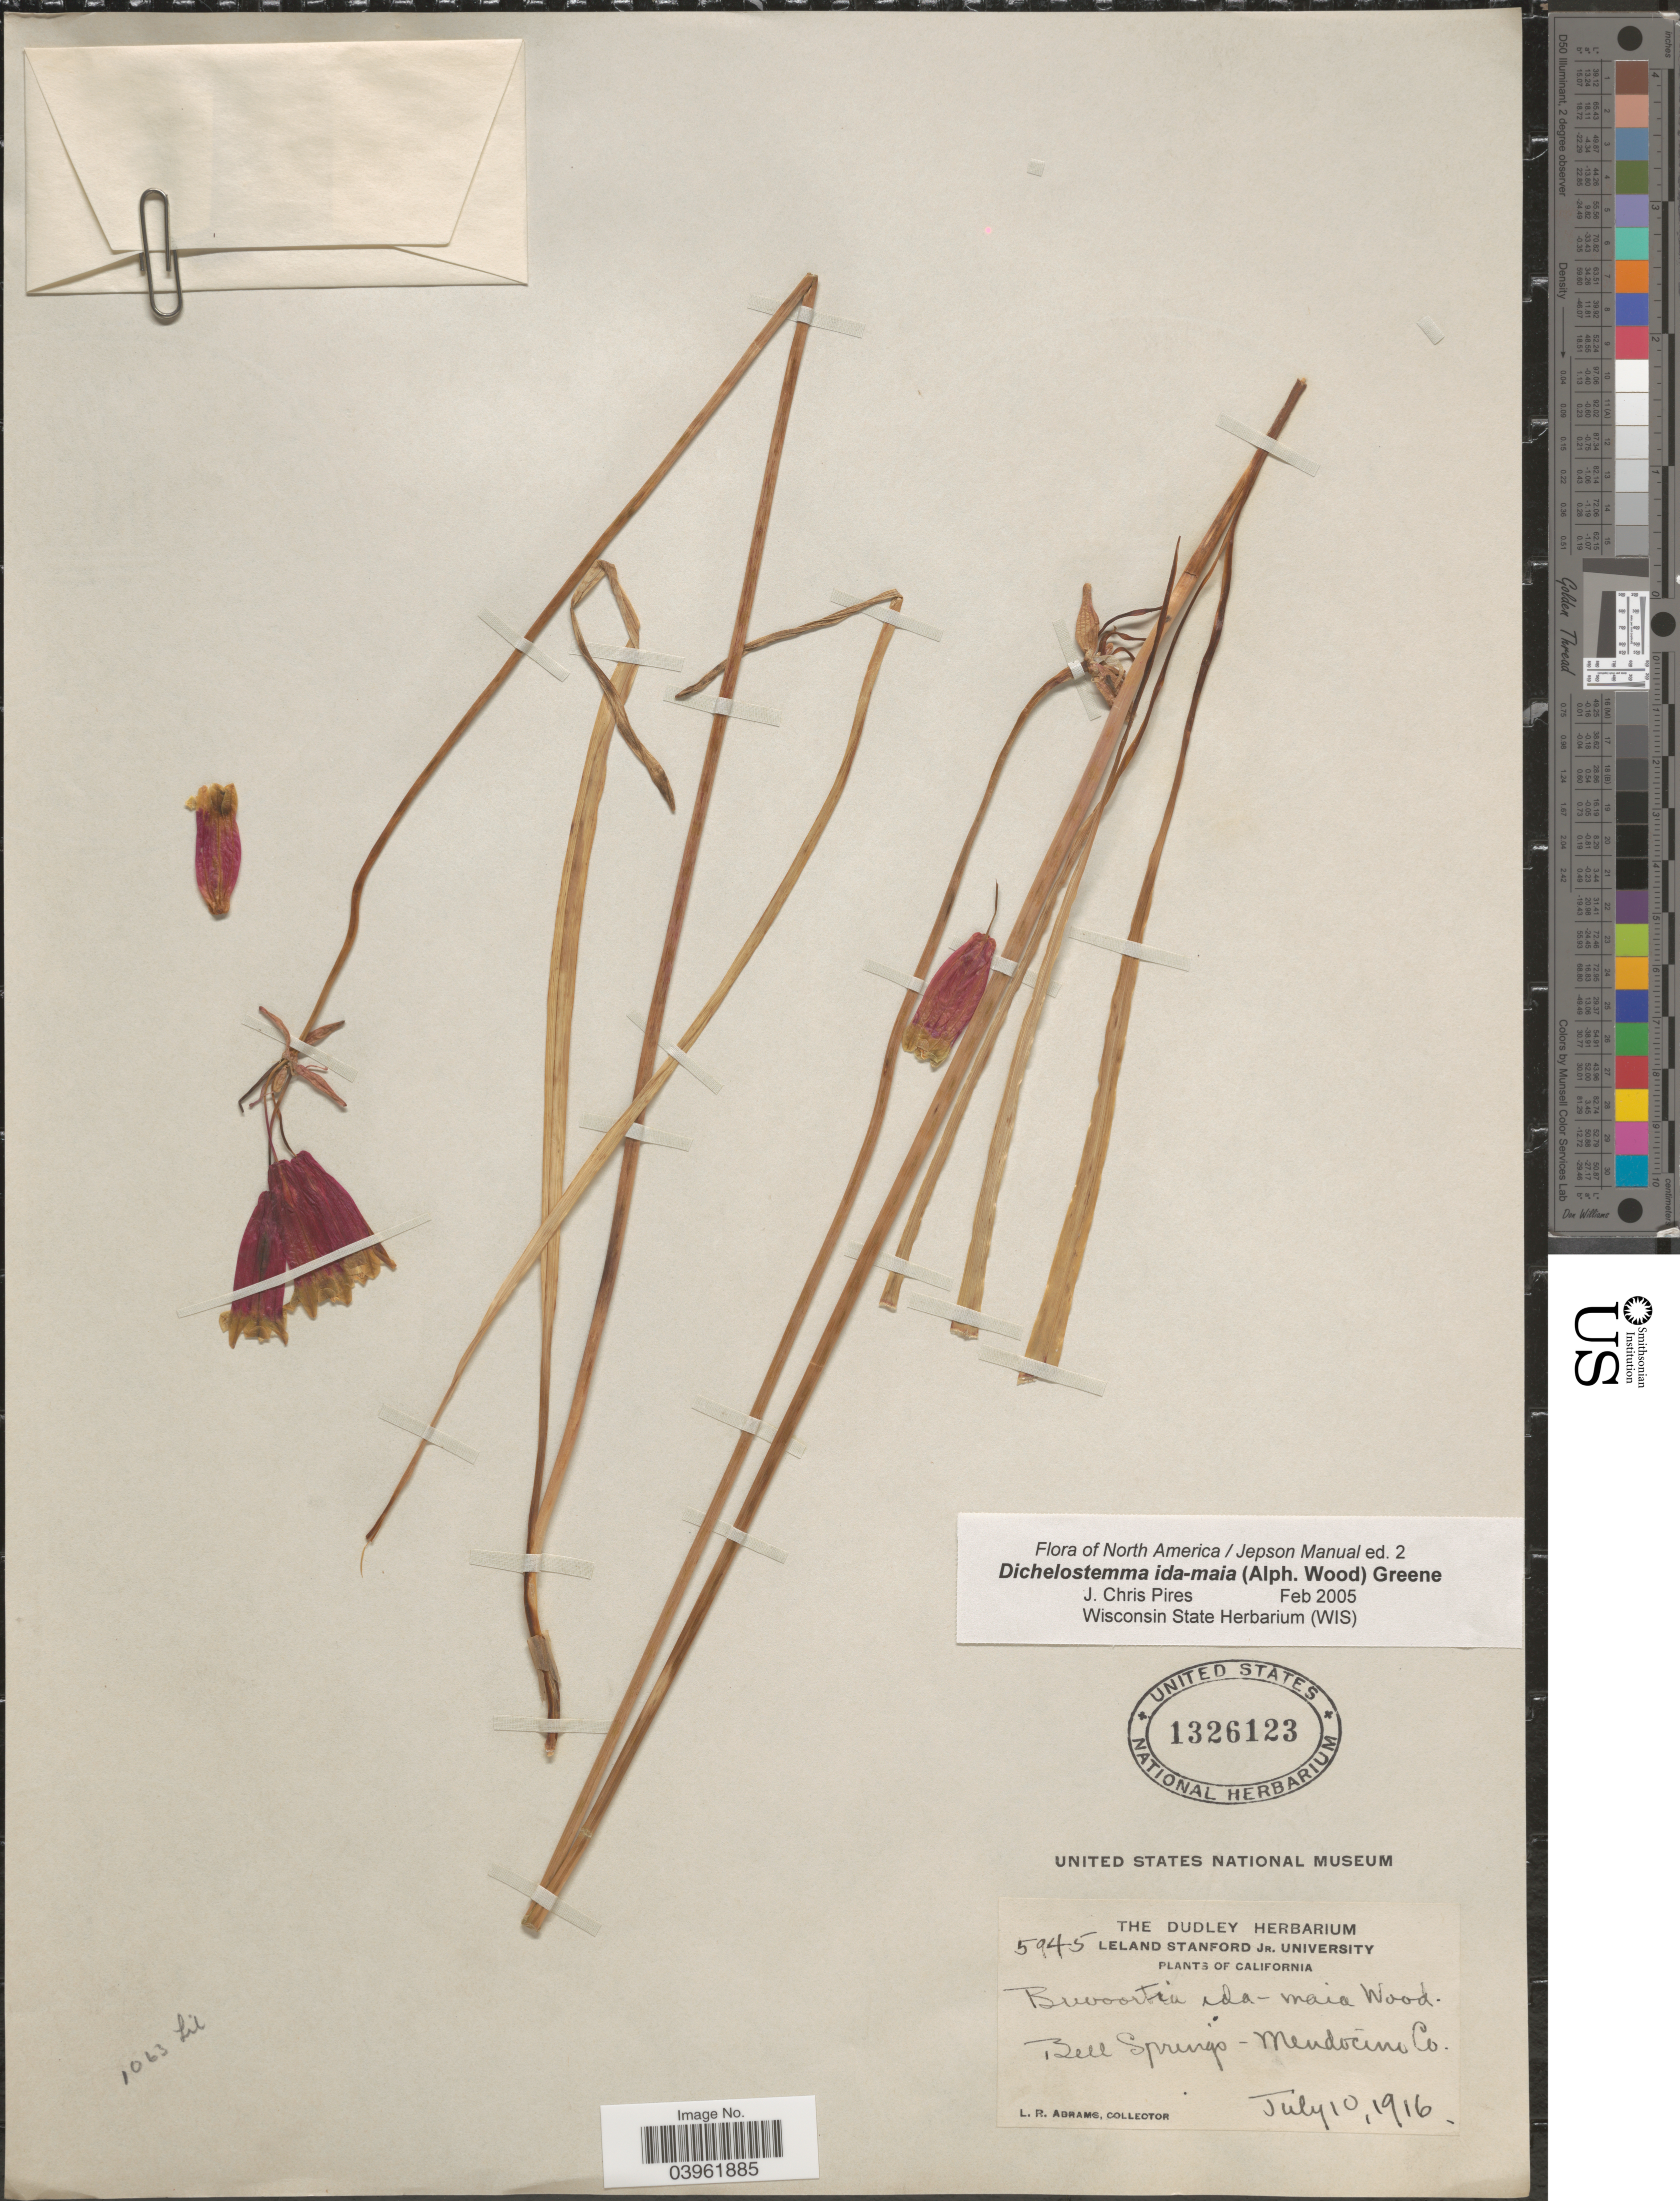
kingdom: Plantae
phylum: Tracheophyta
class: Liliopsida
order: Asparagales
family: Asparagaceae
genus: Dichelostemma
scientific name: Dichelostemma ida-maia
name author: (Alph. Wood) Greene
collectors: L. Abrams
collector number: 5945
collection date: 1916-07-10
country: United States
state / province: California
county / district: Mendocino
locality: Bell Springs - Mendocino Co.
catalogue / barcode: US 1326123